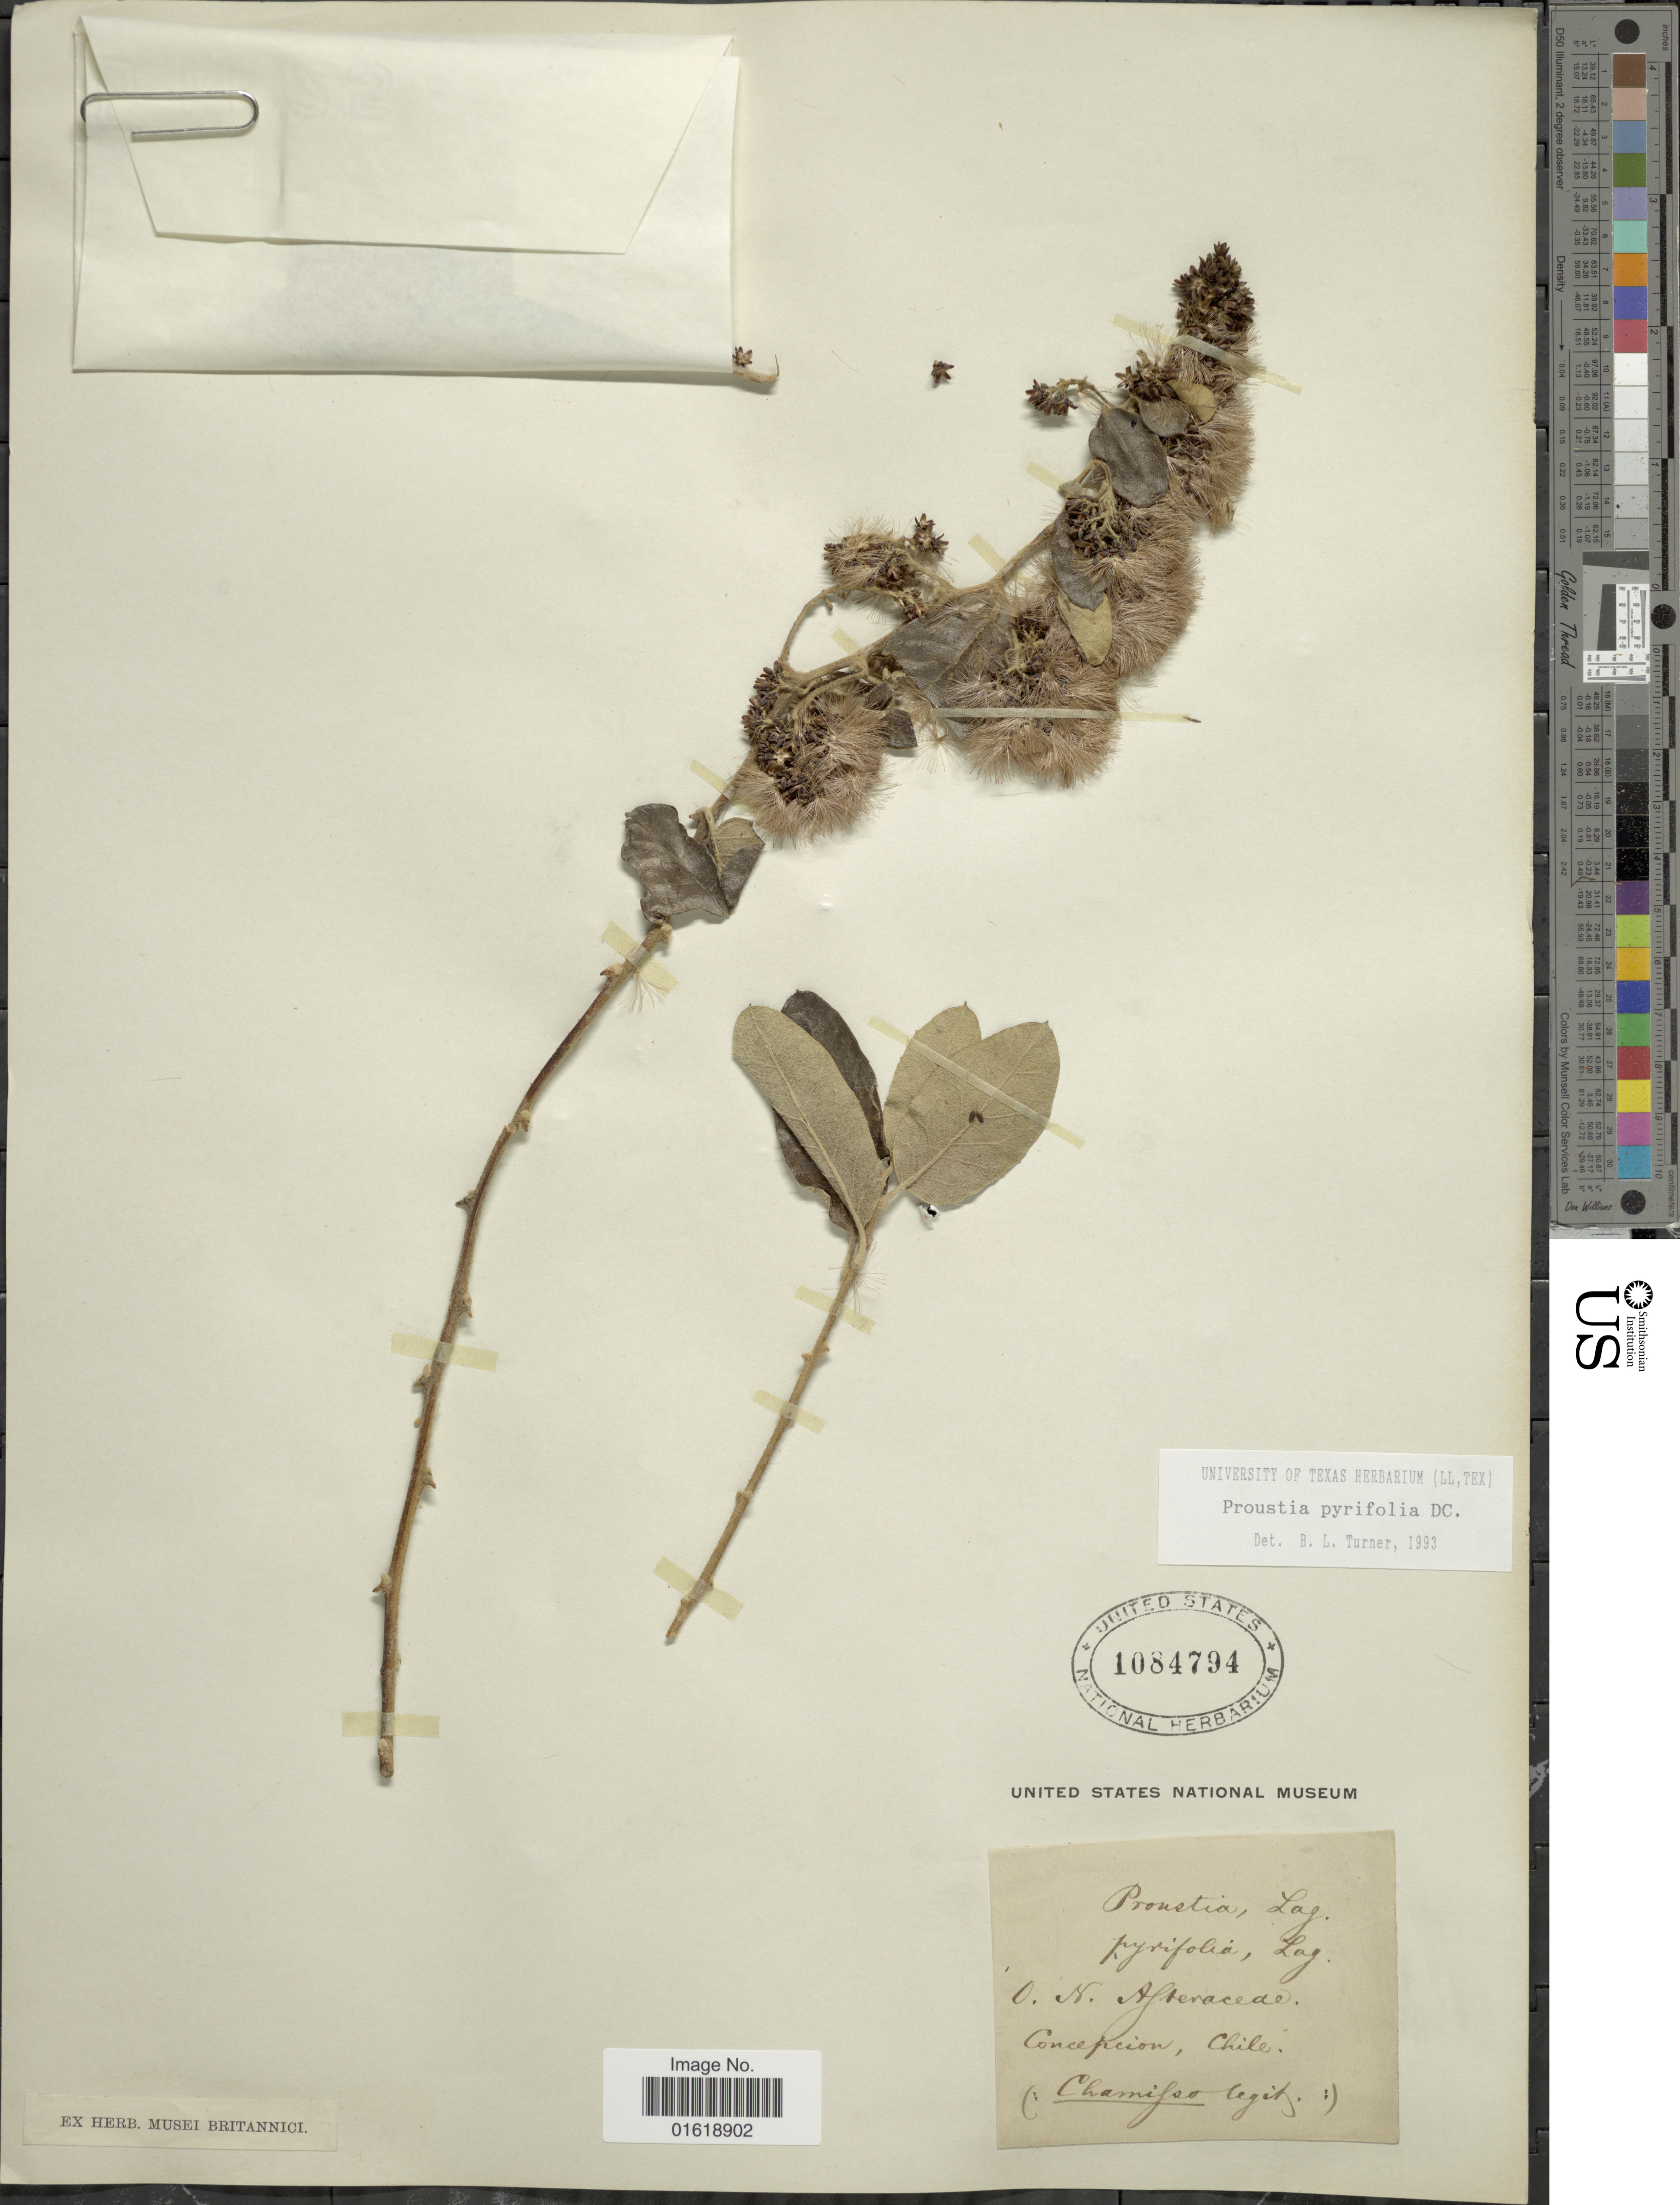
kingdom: Plantae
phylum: Tracheophyta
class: Magnoliopsida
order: Asterales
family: Asteraceae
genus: Proustia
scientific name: Proustia pyrifolia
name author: DC.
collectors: L. K. A. von Chamisso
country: Chile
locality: O.N. Afreracede, Concepcion.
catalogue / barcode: US 1084794